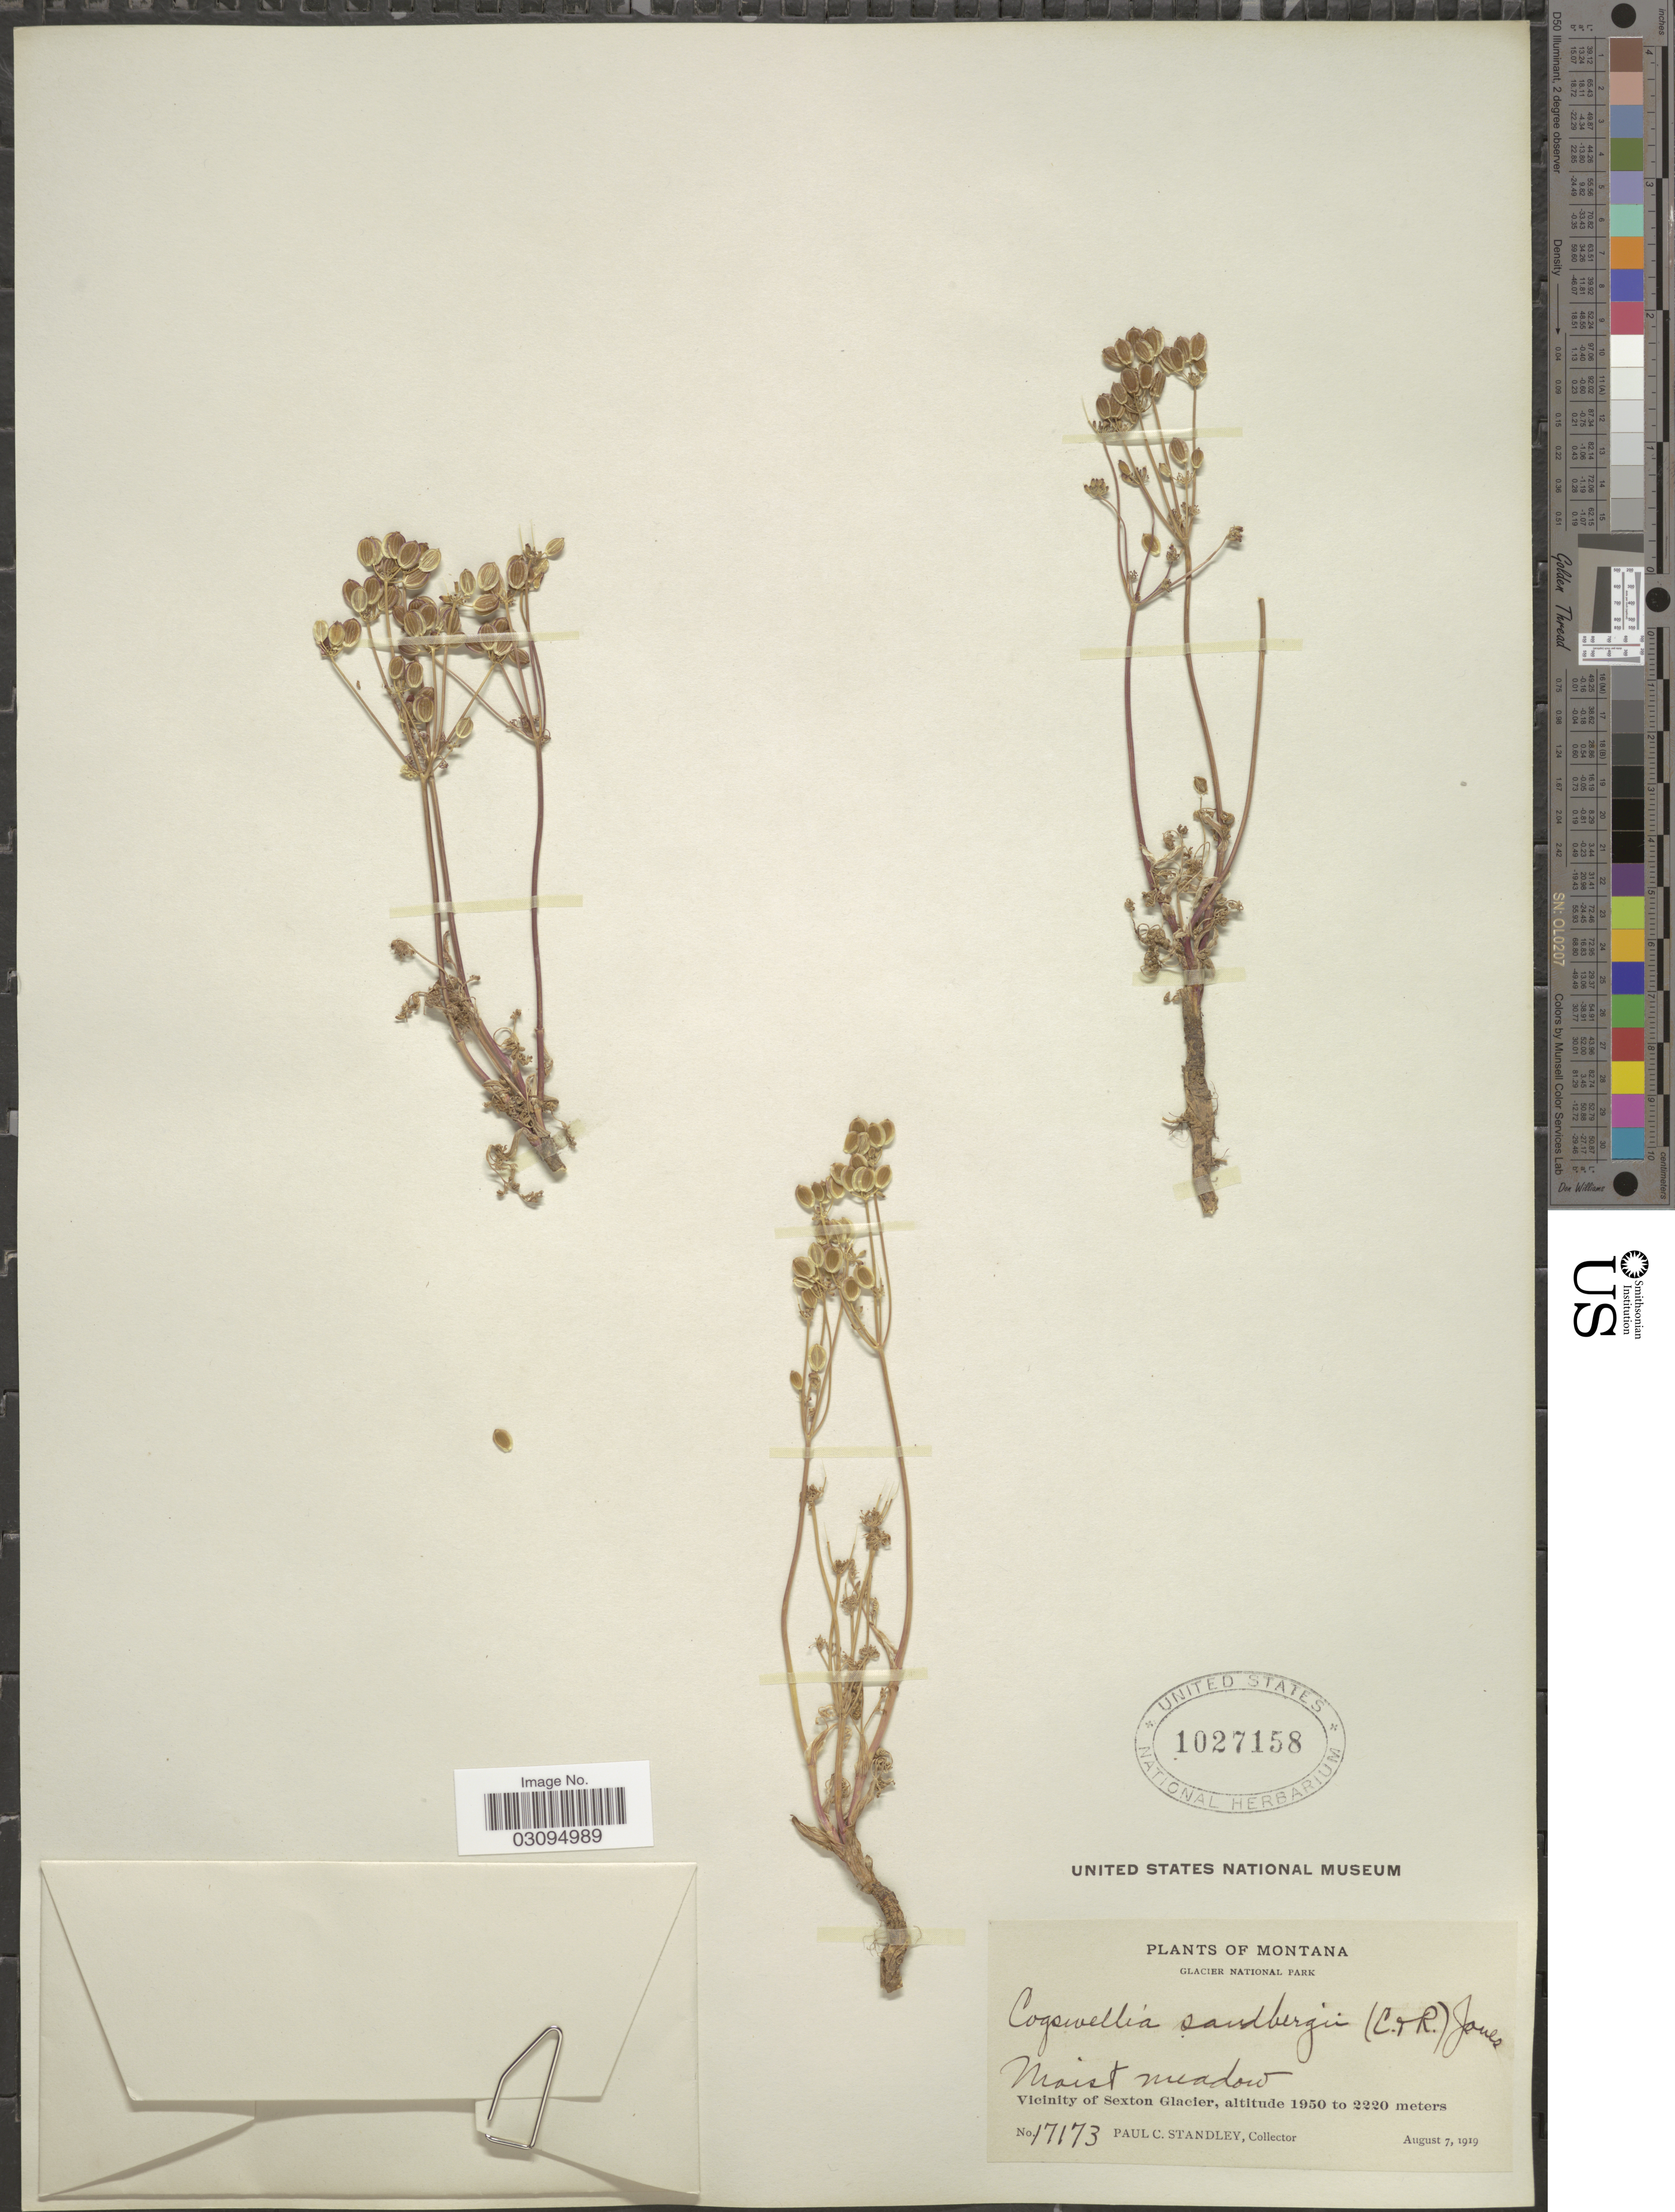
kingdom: Plantae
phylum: Tracheophyta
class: Magnoliopsida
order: Apiales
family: Apiaceae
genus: Lomatium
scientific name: Lomatium sandbergii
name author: (J.M. Coult. & Rose) J.M. Coult. & Rose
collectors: P. C. Standley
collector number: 17173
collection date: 1919-08-07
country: United States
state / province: Montana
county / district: Glacier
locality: Glacier National Park, Vicinity of Sexton Glacier.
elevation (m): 1950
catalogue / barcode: US 1027158